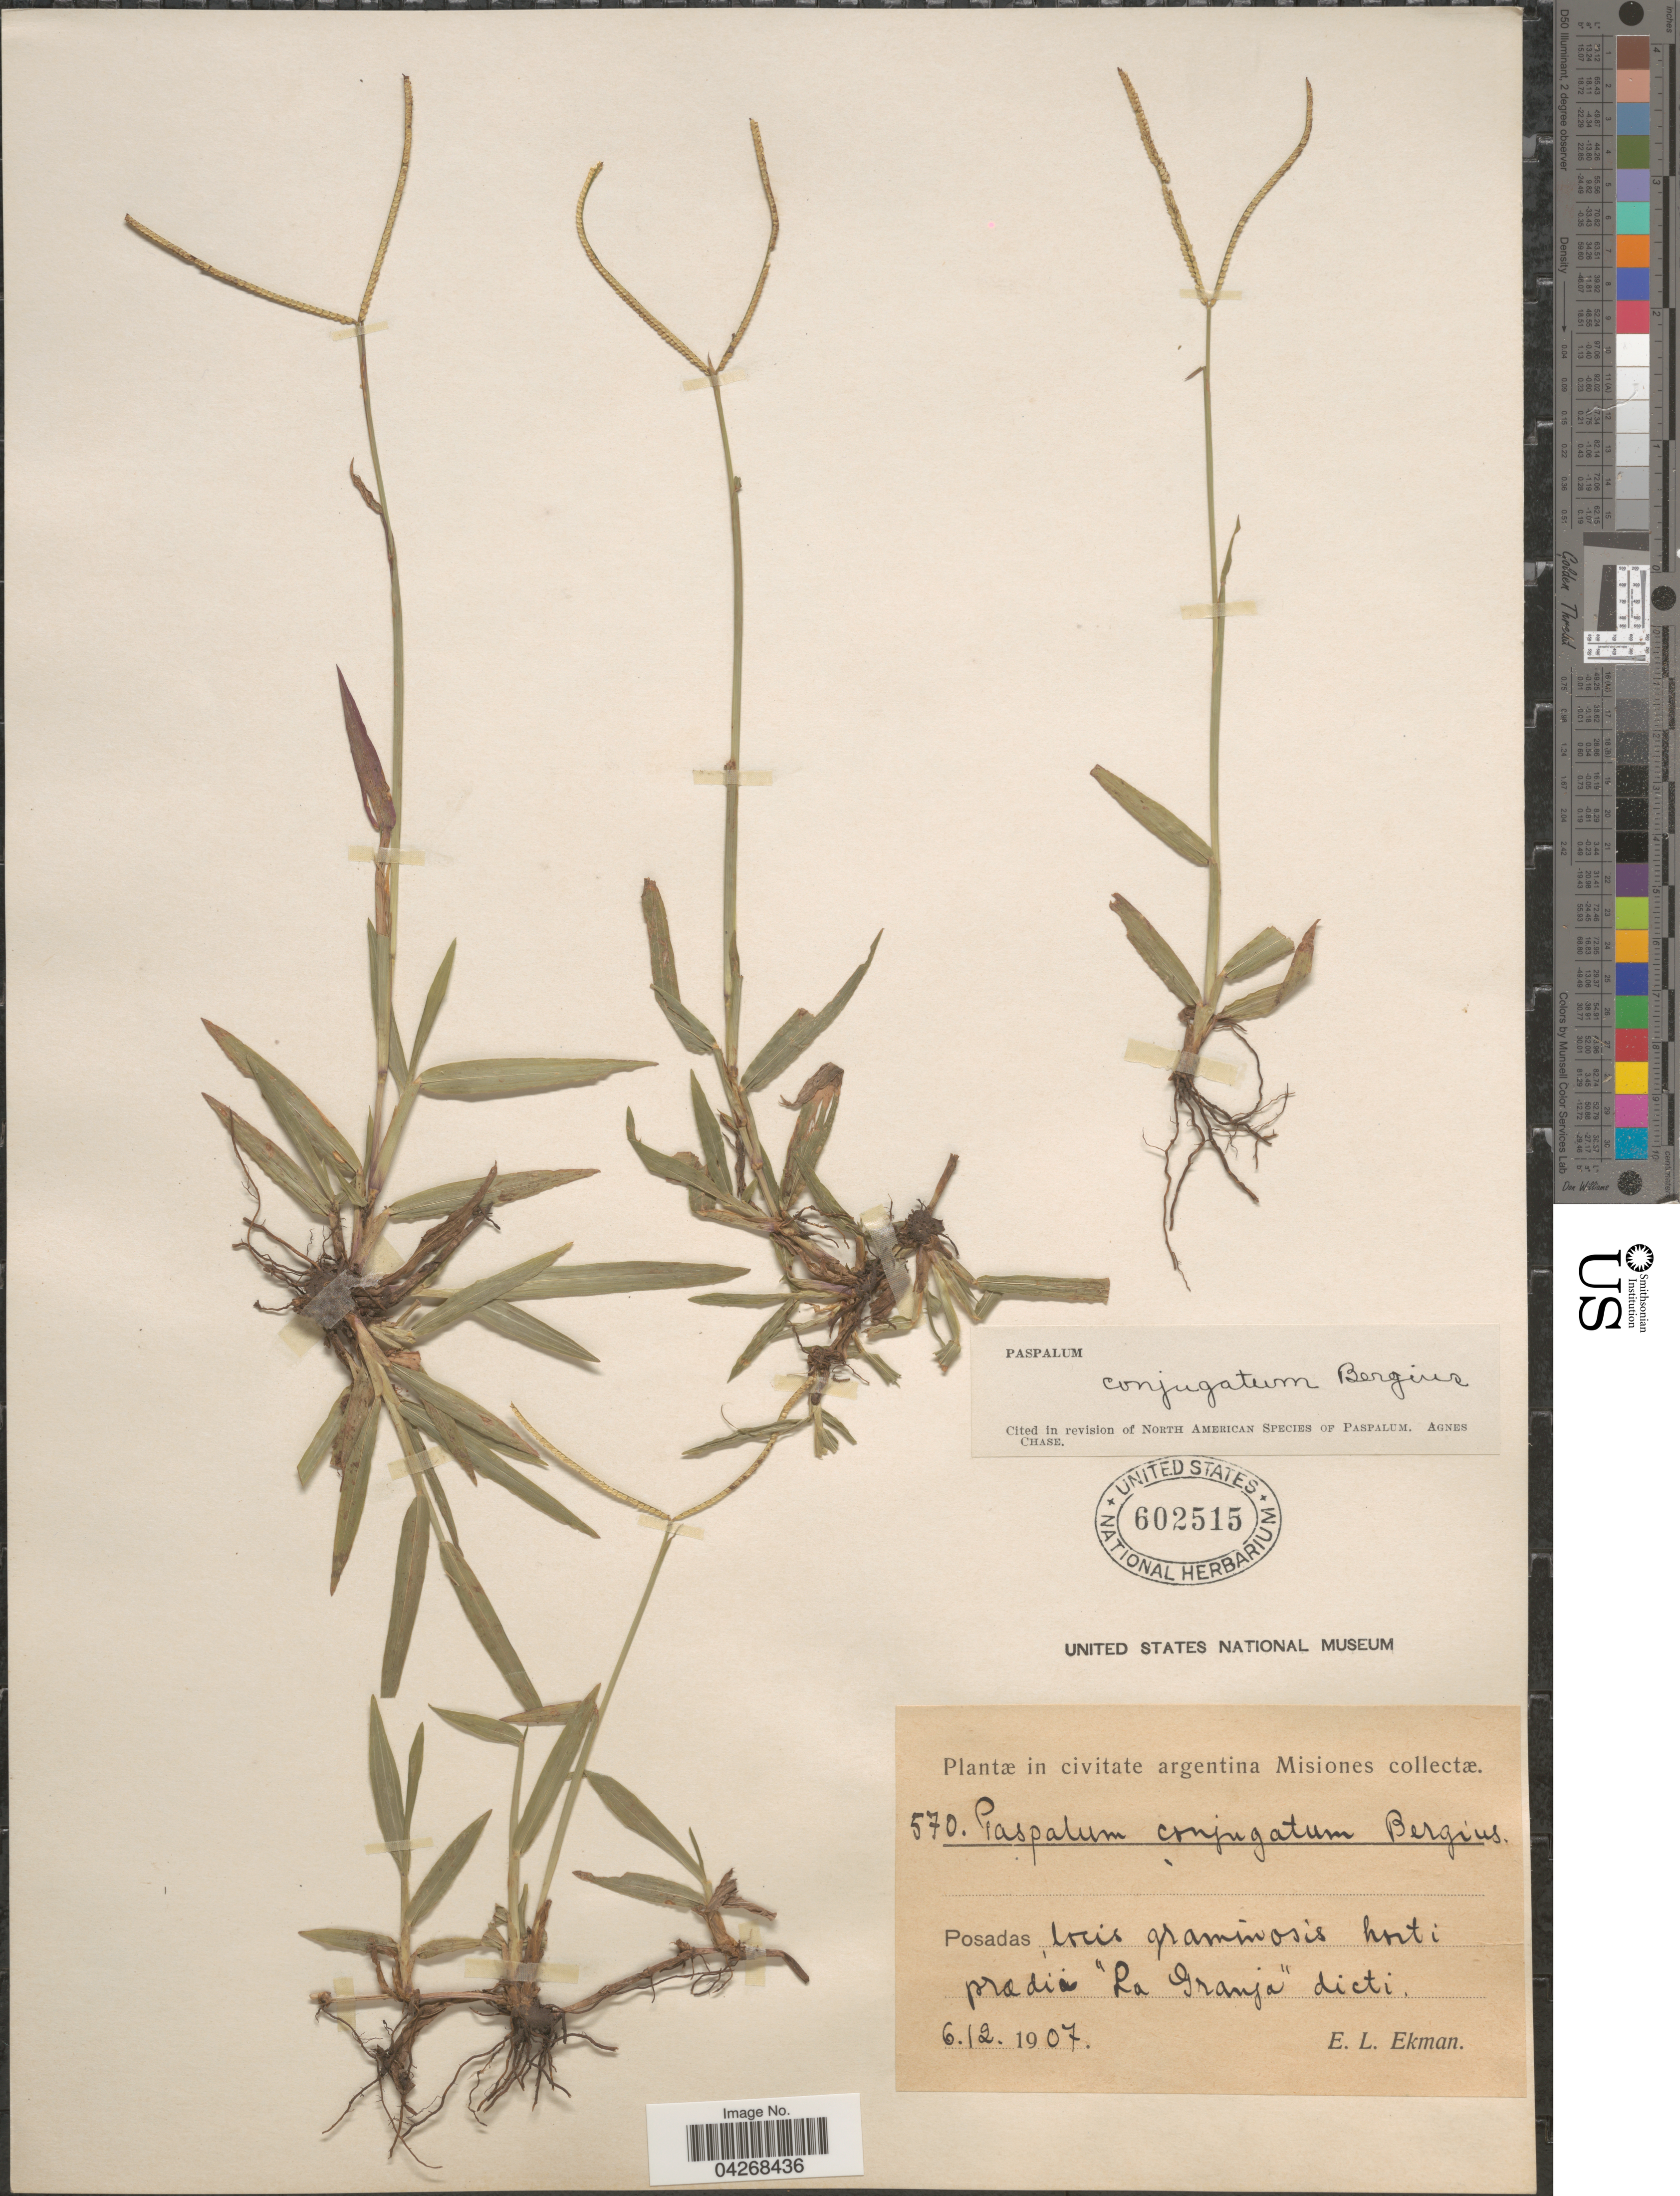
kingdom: Plantae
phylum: Tracheophyta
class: Liliopsida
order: Poales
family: Poaceae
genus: Paspalum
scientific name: Paspalum conjugatum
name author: P.J. Bergius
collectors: E. L. Ekman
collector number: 570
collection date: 1907-12-06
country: Argentina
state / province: Misiones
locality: Posadas, locis graminosis horti pradii "La Granja" dicti.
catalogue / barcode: US 602515